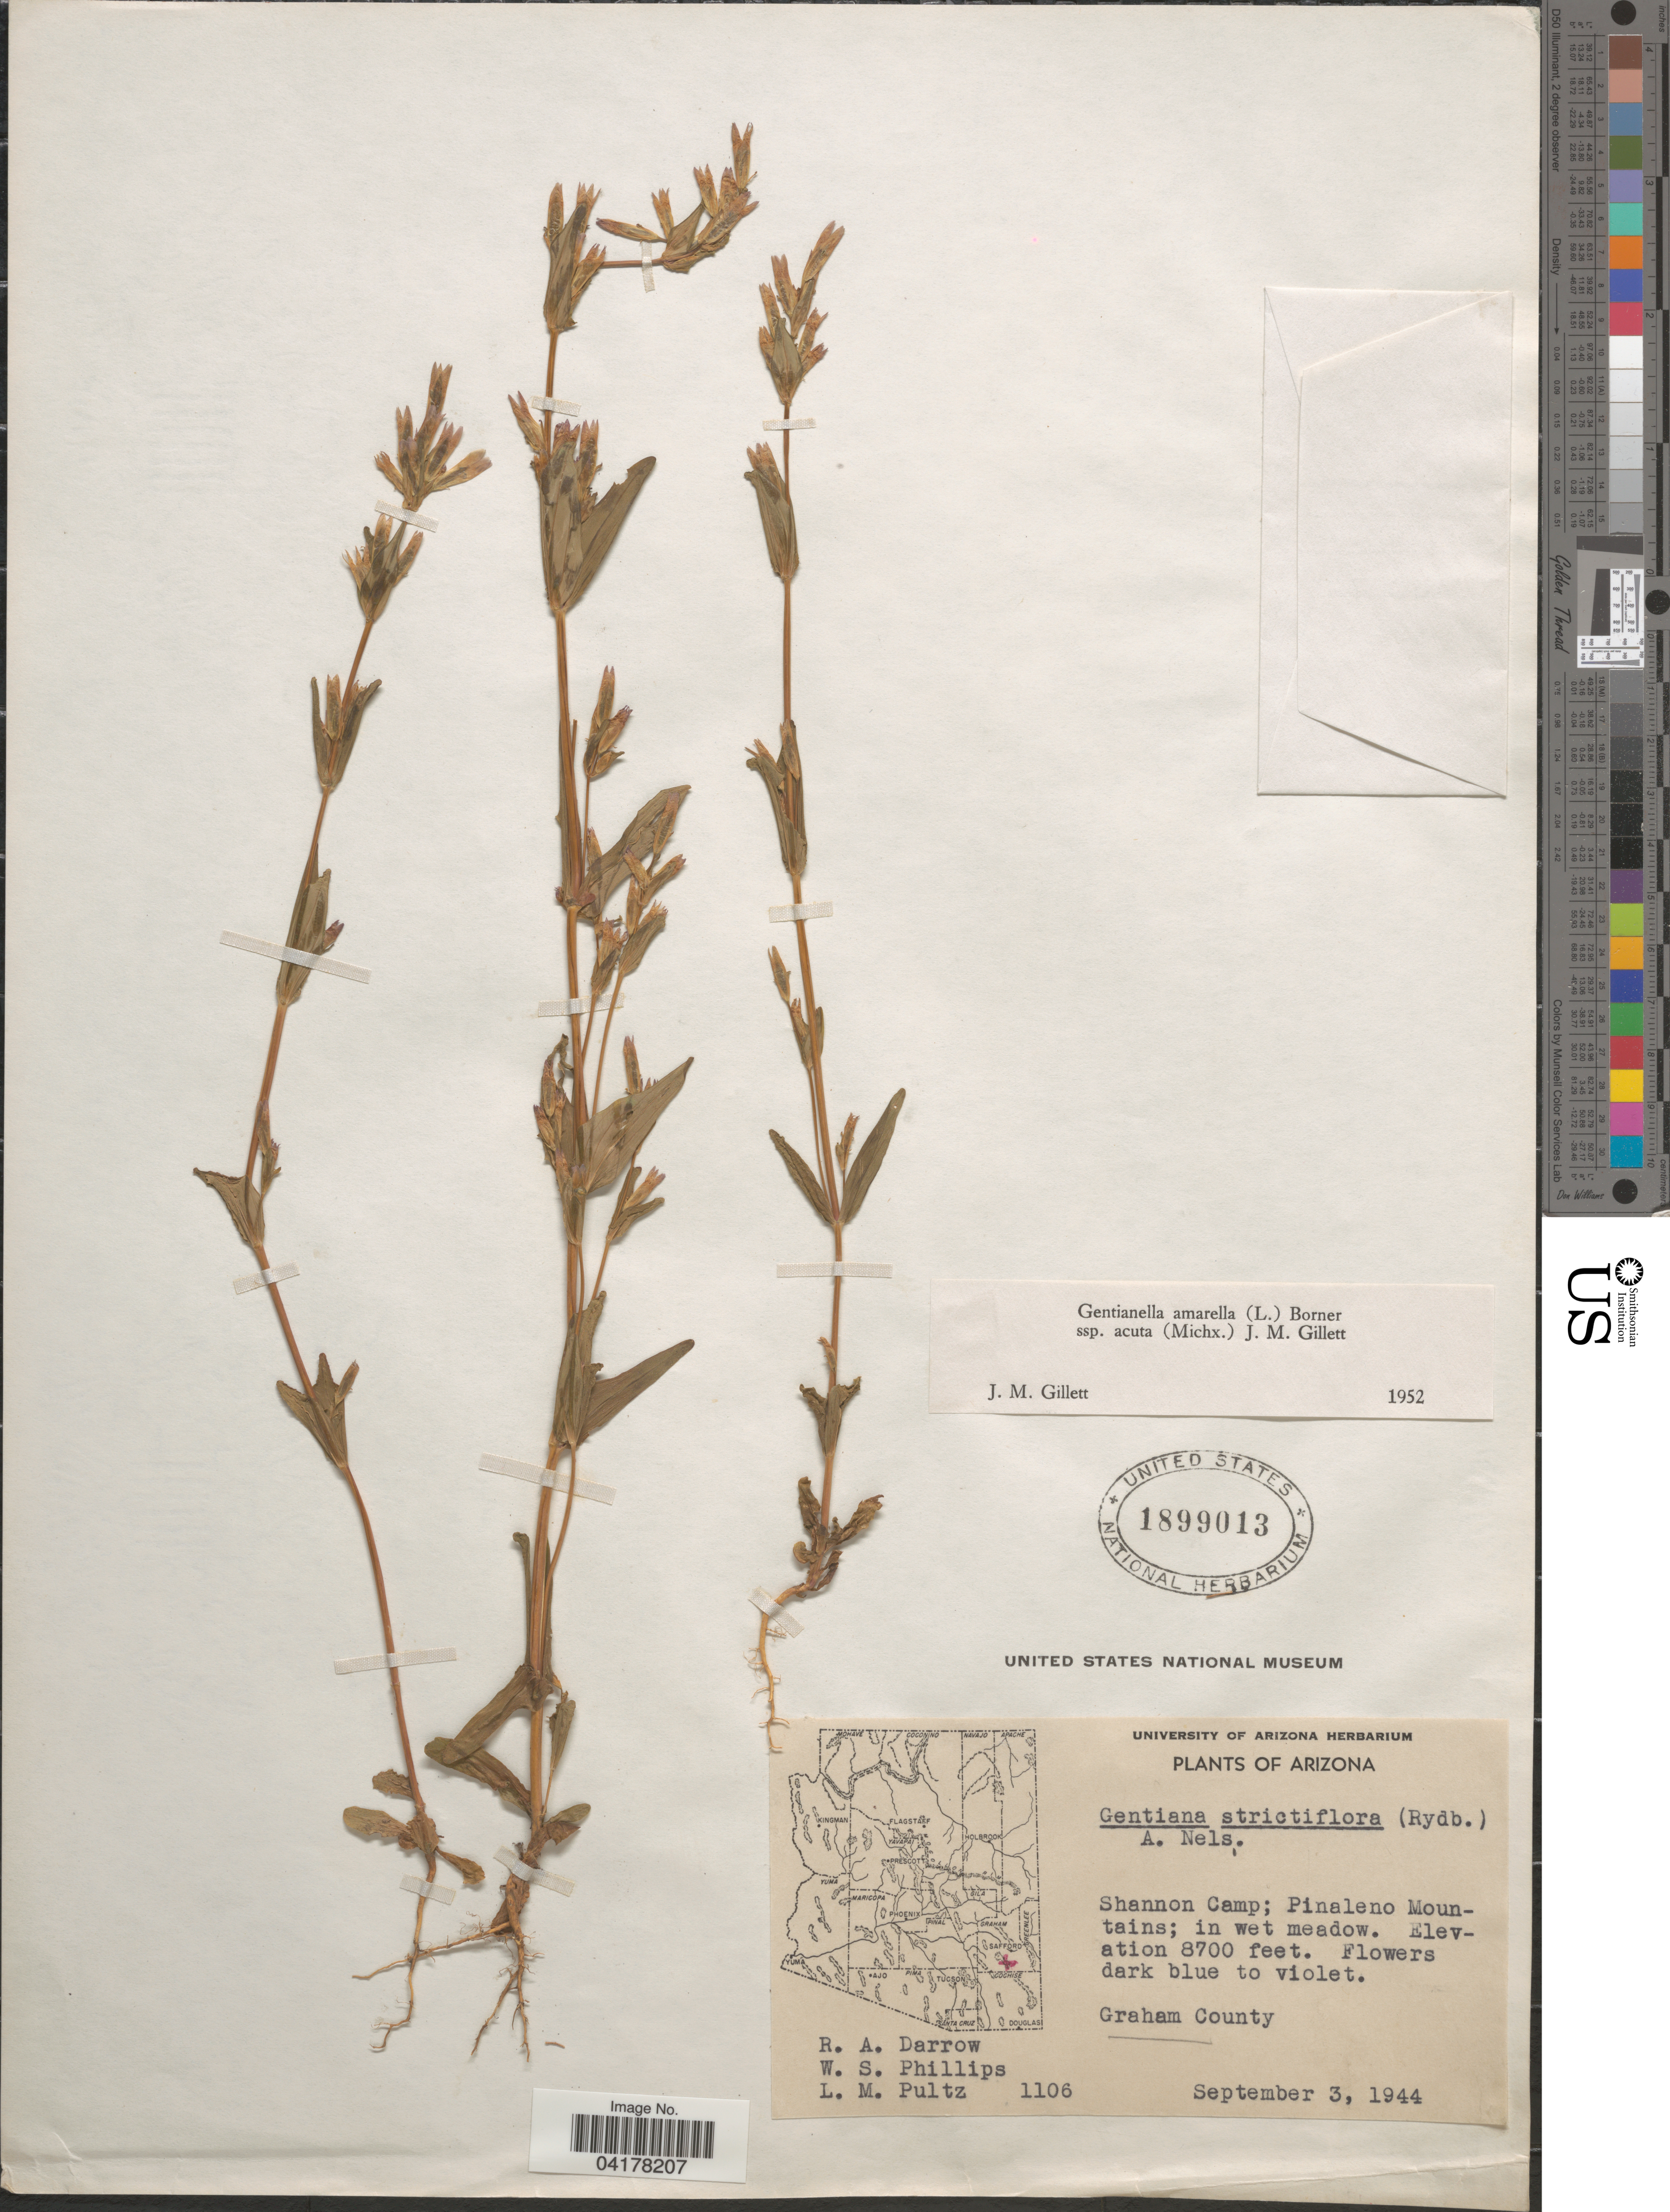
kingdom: Plantae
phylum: Tracheophyta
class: Magnoliopsida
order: Gentianales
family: Gentianaceae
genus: Gentianella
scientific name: Gentianella amarella subsp. acuta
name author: (Michx.) J.M. Gillett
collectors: R. A. Darrow, W. S. Phillips & L. Pultz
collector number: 1106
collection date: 1944-09-03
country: United States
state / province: Arizona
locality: Shannon Camp; Pinaleno Mountains; in wet meadow. Graham County.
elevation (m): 2652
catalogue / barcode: US 1899013